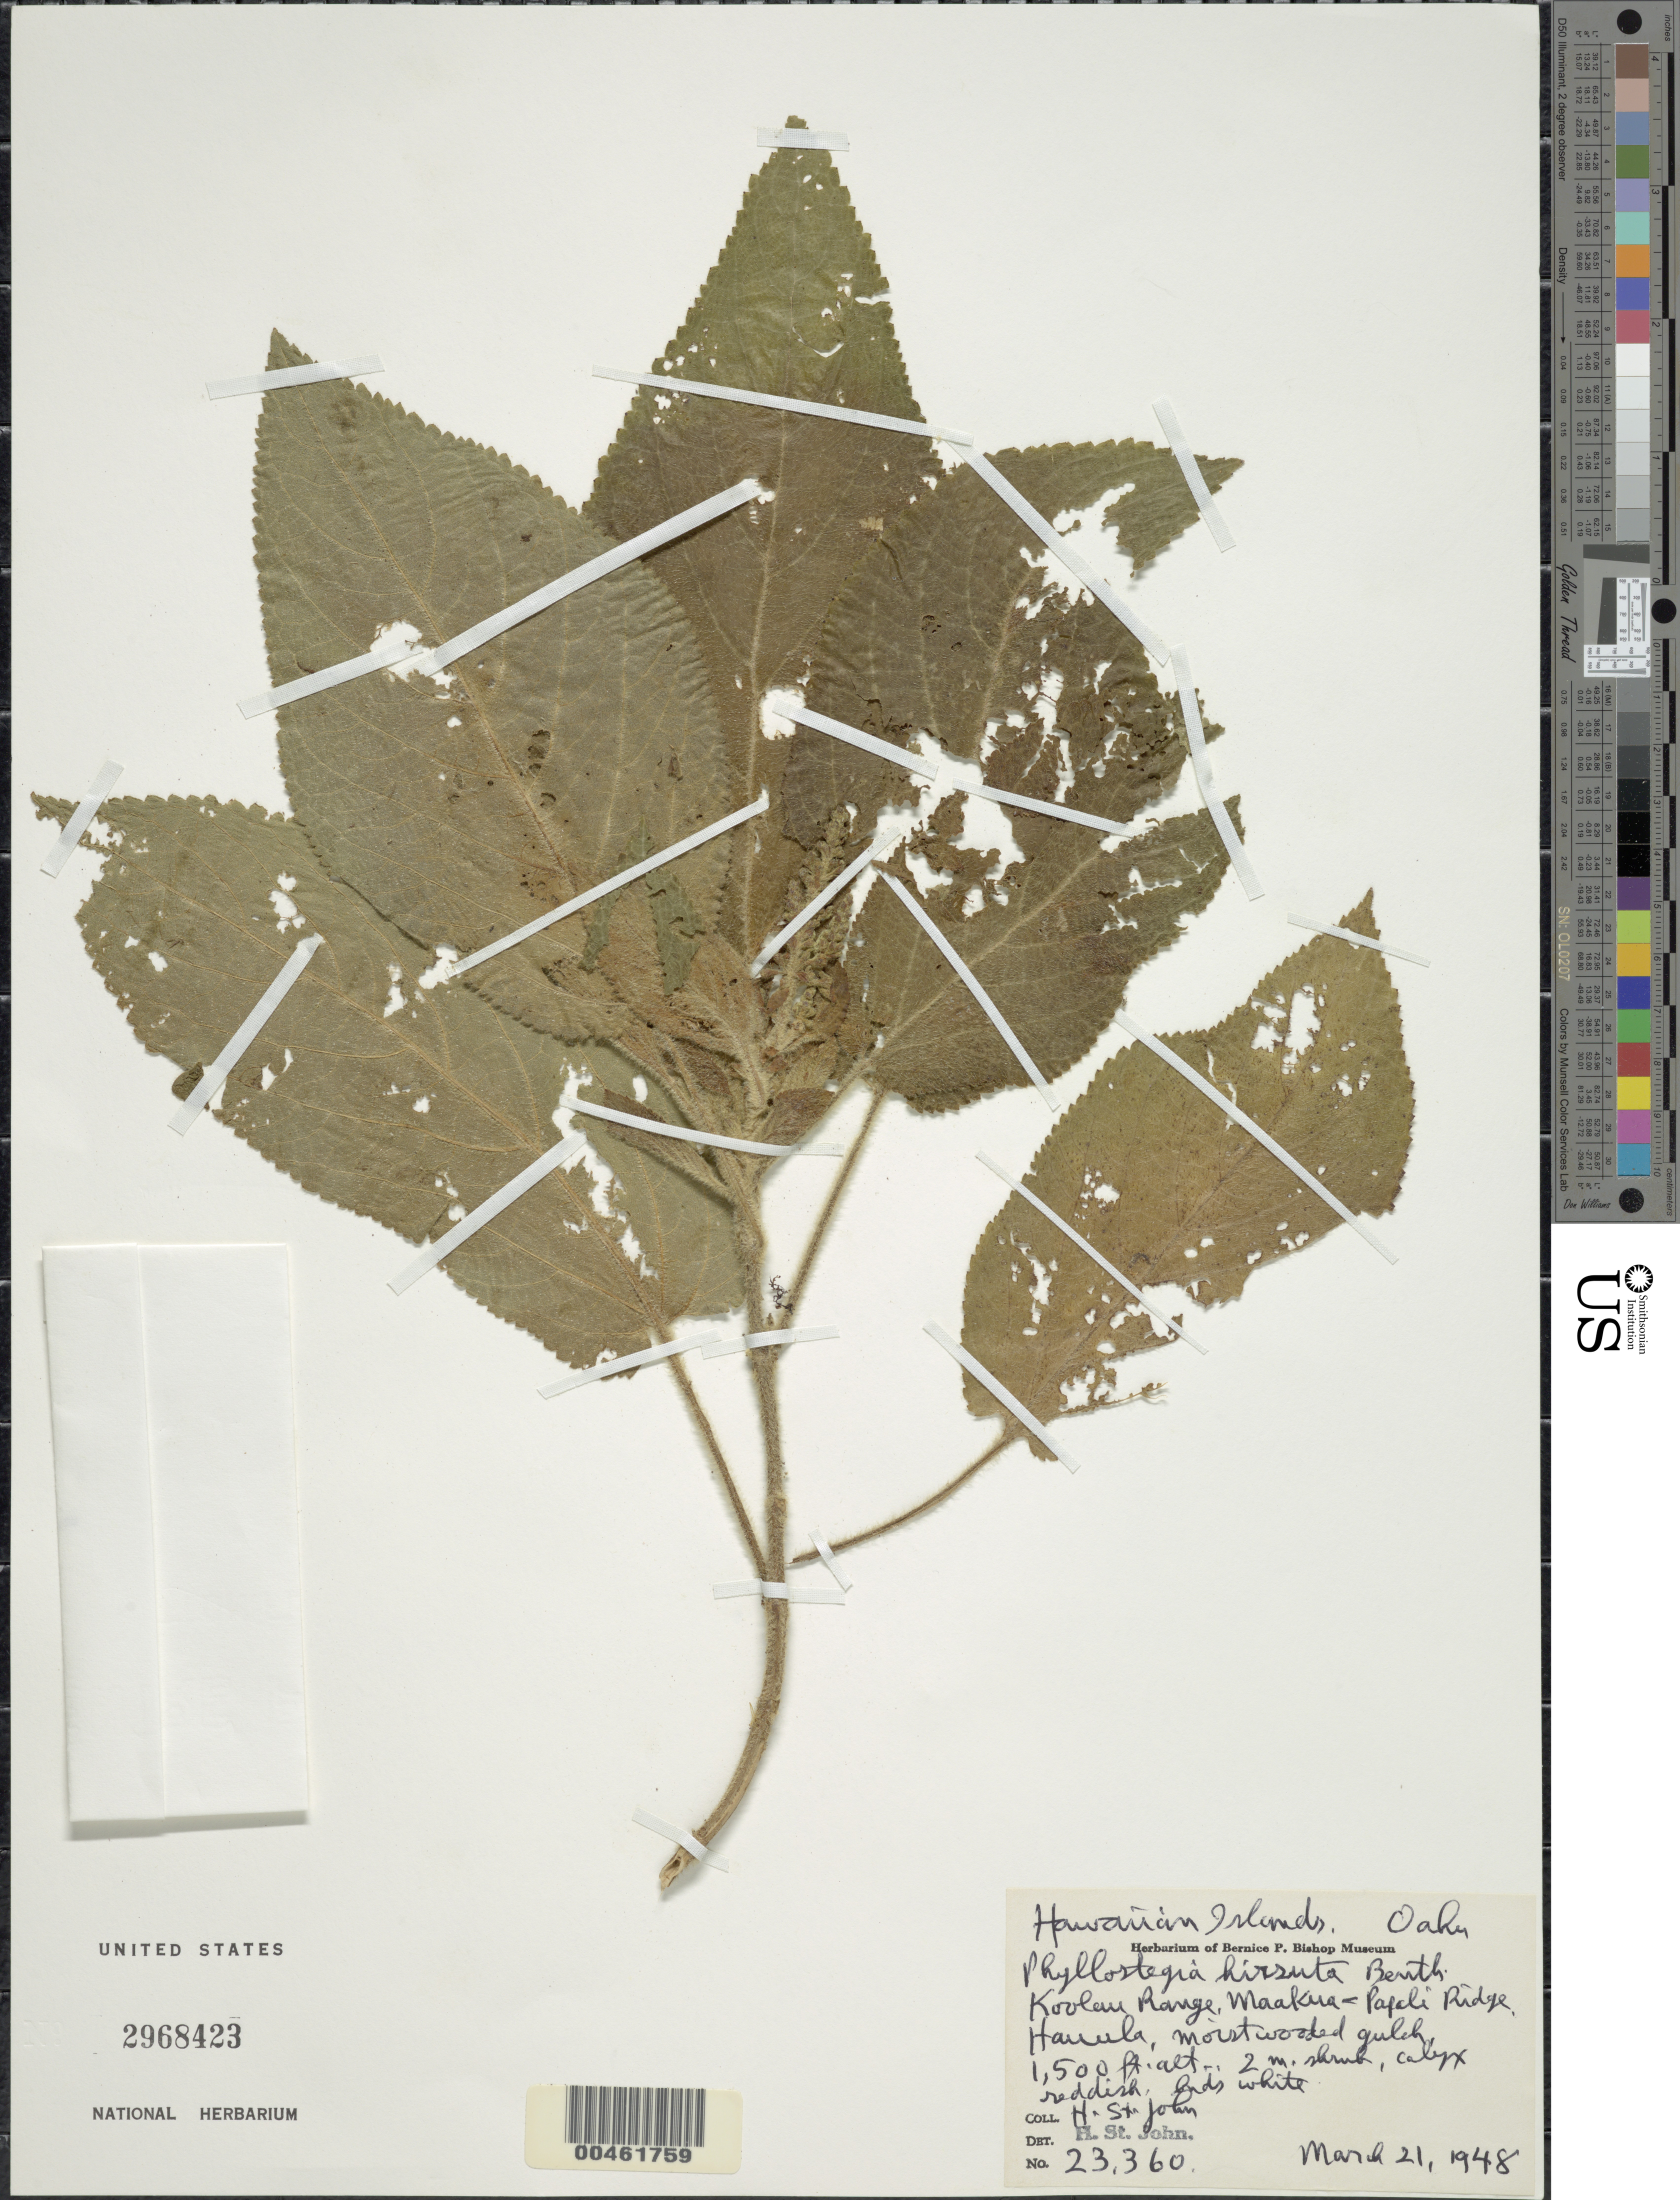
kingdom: Plantae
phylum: Tracheophyta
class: Magnoliopsida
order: Lamiales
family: Lamiaceae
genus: Phyllostegia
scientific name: Phyllostegia hirsuta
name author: Benth.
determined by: St. John, H.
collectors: H. St. John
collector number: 23360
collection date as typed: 21 Mar 1948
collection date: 1948-03-21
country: United States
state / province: Hawaii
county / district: Honolulu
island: Oahu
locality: Koolau Range, Maakua-Papali Ridge, Hauula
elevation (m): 457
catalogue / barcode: US 2968423